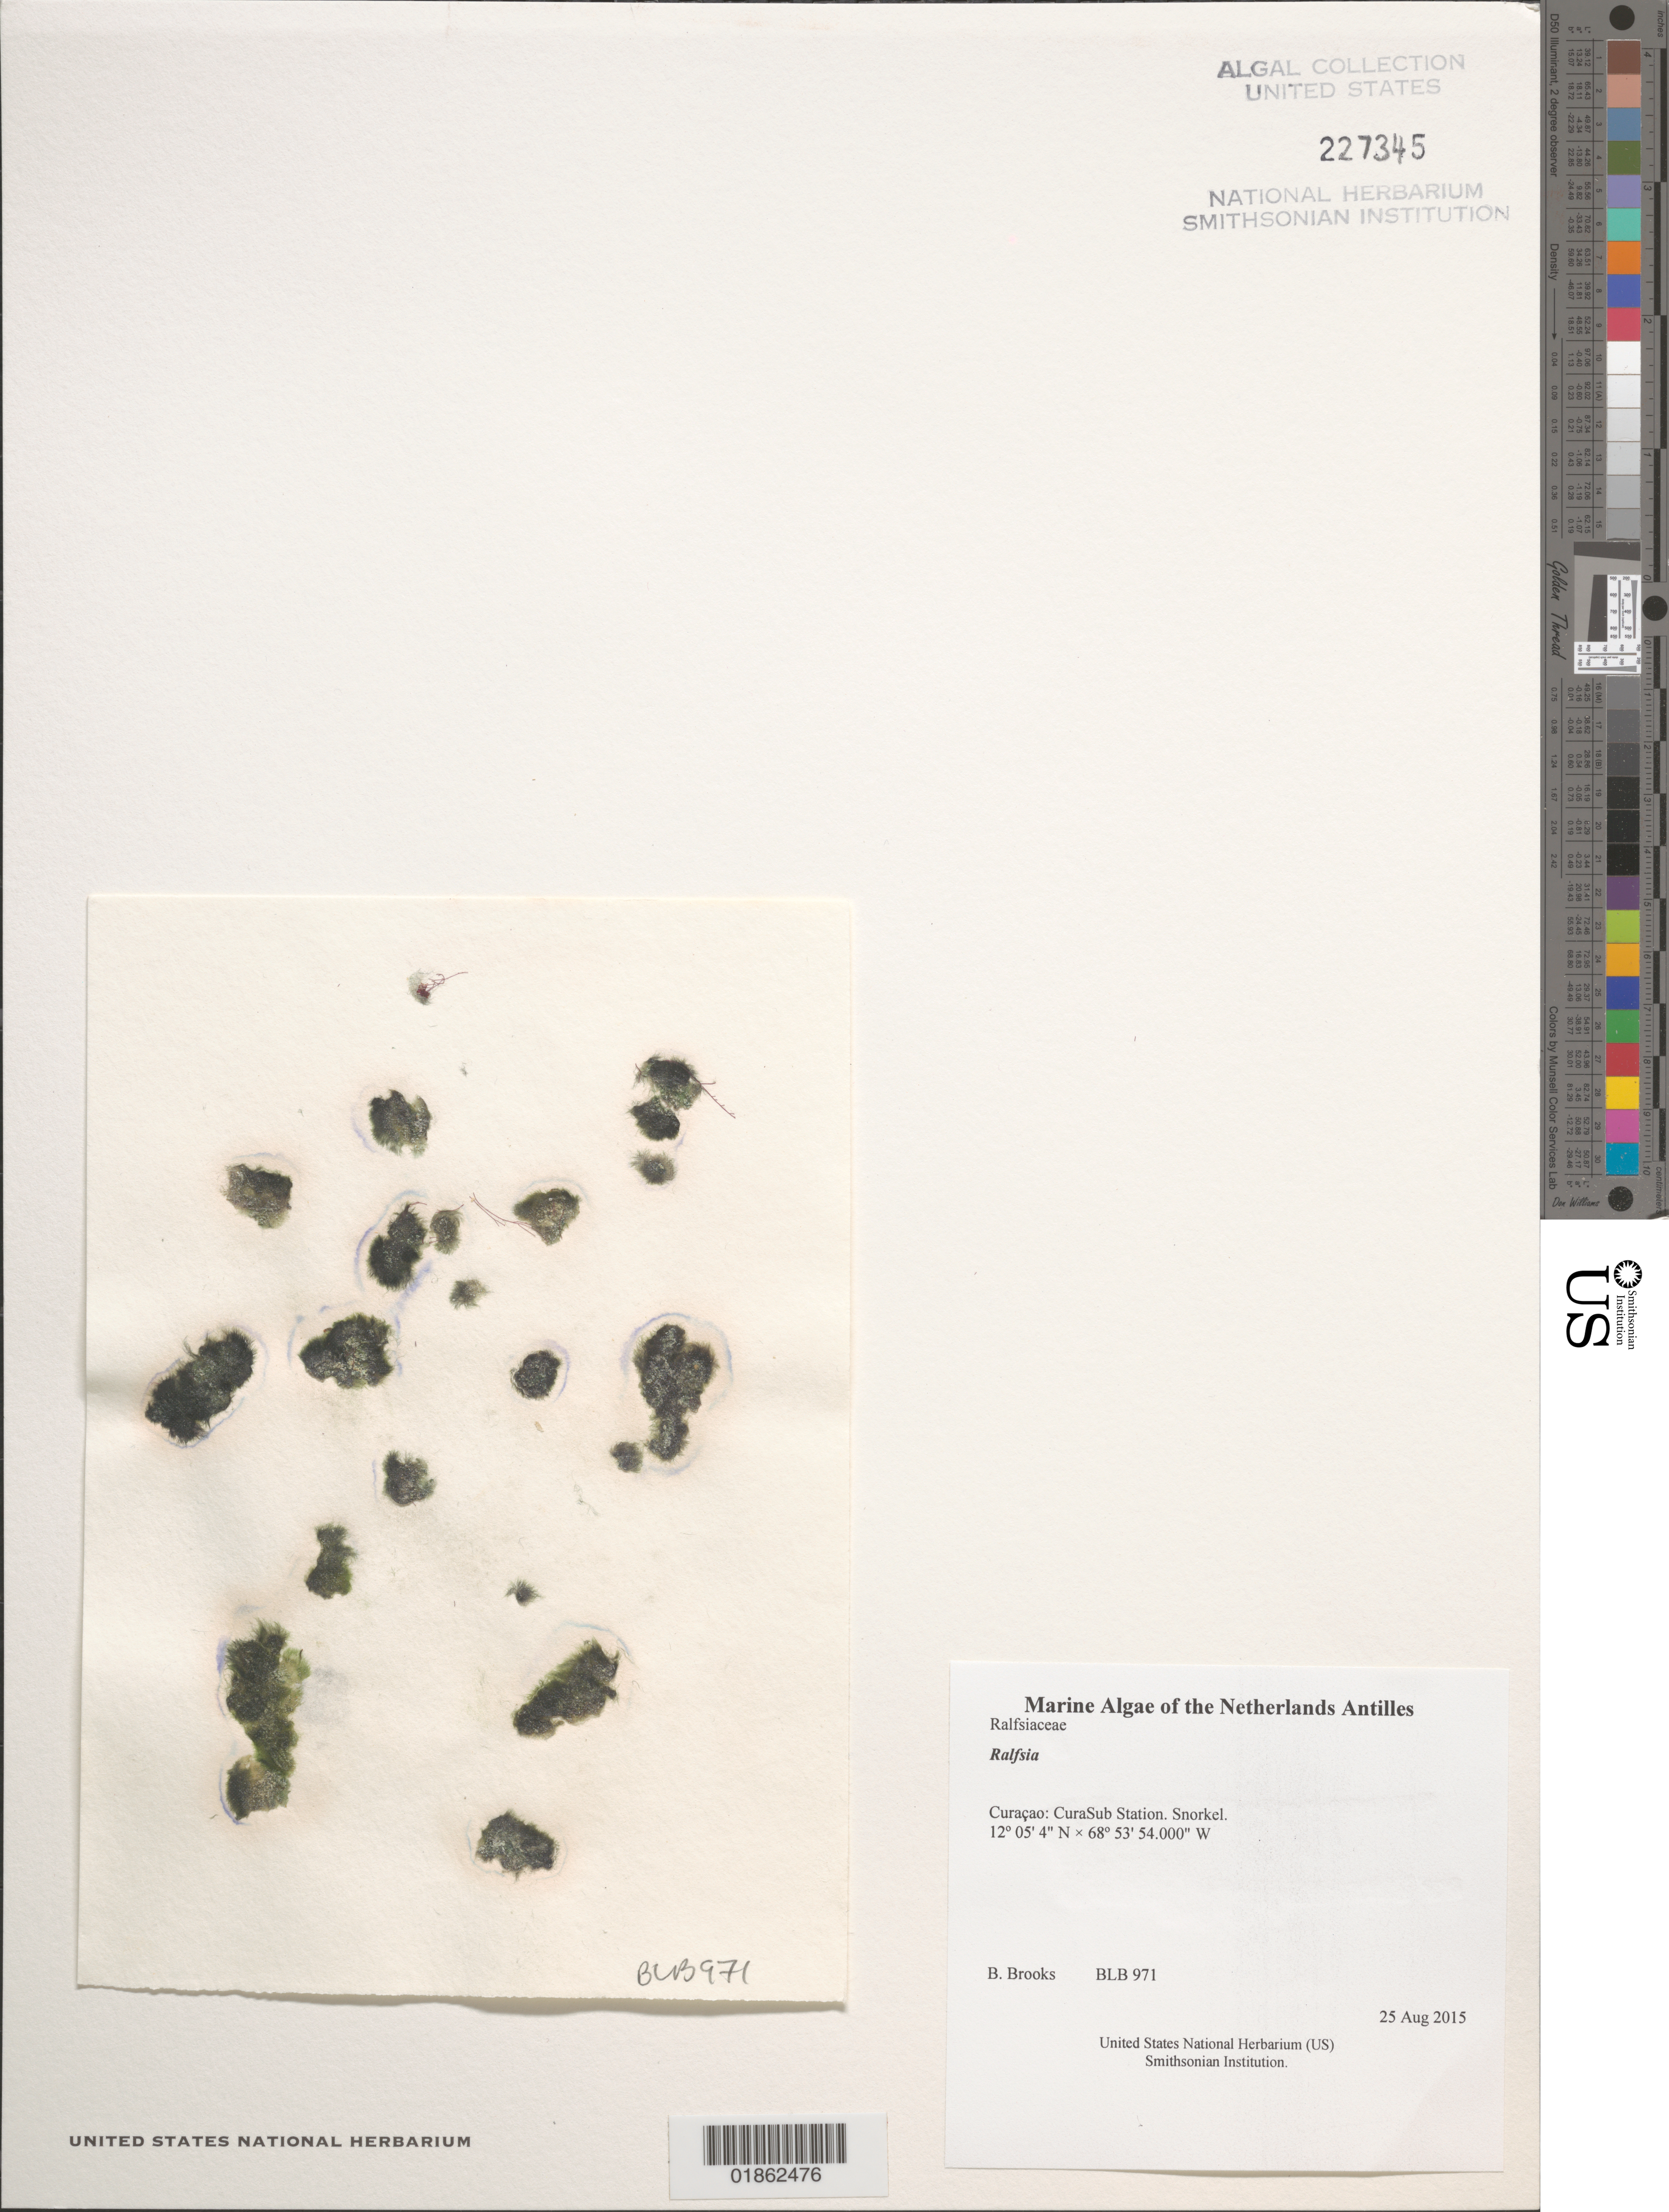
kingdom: Chromista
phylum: Ochrophyta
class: Phaeophyceae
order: Ralfsiales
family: Ralfsiaceae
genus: Ralfsia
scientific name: Ralfsia sp.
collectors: B. Brooks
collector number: BLB 971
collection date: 2015-08-25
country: Curaçao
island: Curaçao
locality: CuraSub Station. Snorkel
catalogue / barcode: US 227345